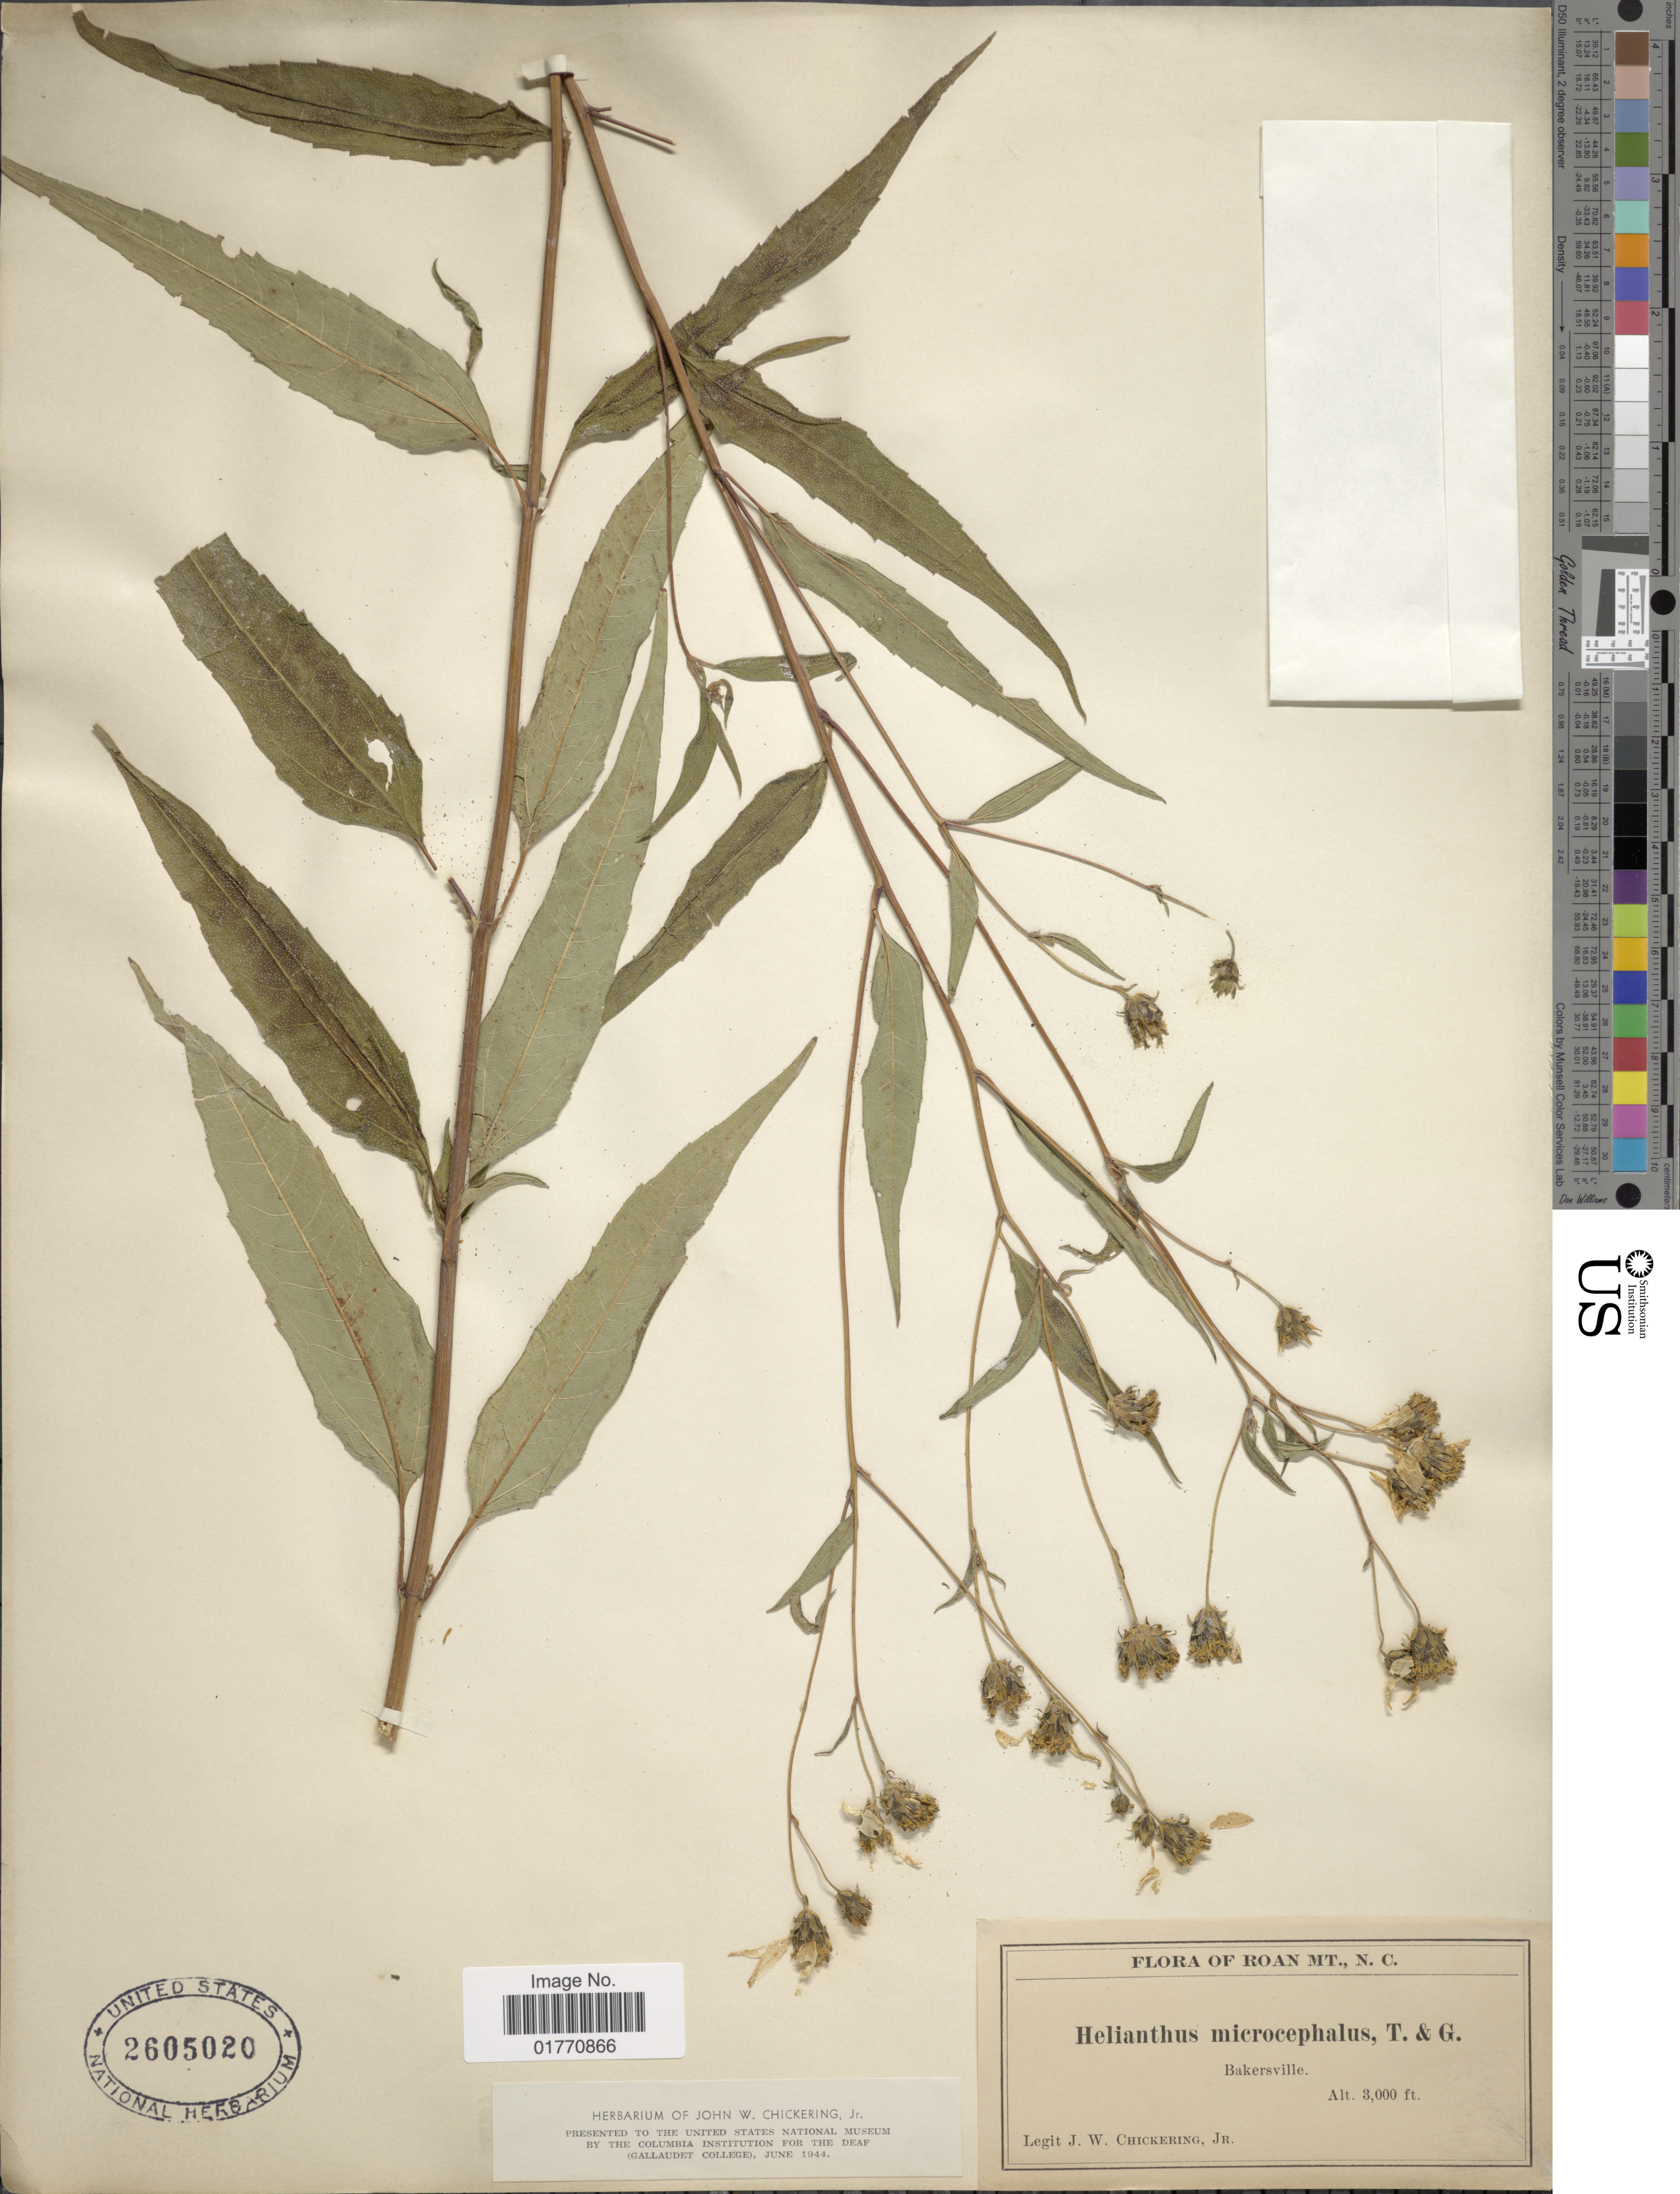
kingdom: Plantae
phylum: Tracheophyta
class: Magnoliopsida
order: Asterales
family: Asteraceae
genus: Helianthus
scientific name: Helianthus microcephalus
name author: Torr. & A. Gray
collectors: J. Chickering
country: United States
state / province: North Carolina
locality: Roan Mt., Bakersville.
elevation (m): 914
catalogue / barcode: US 2605020